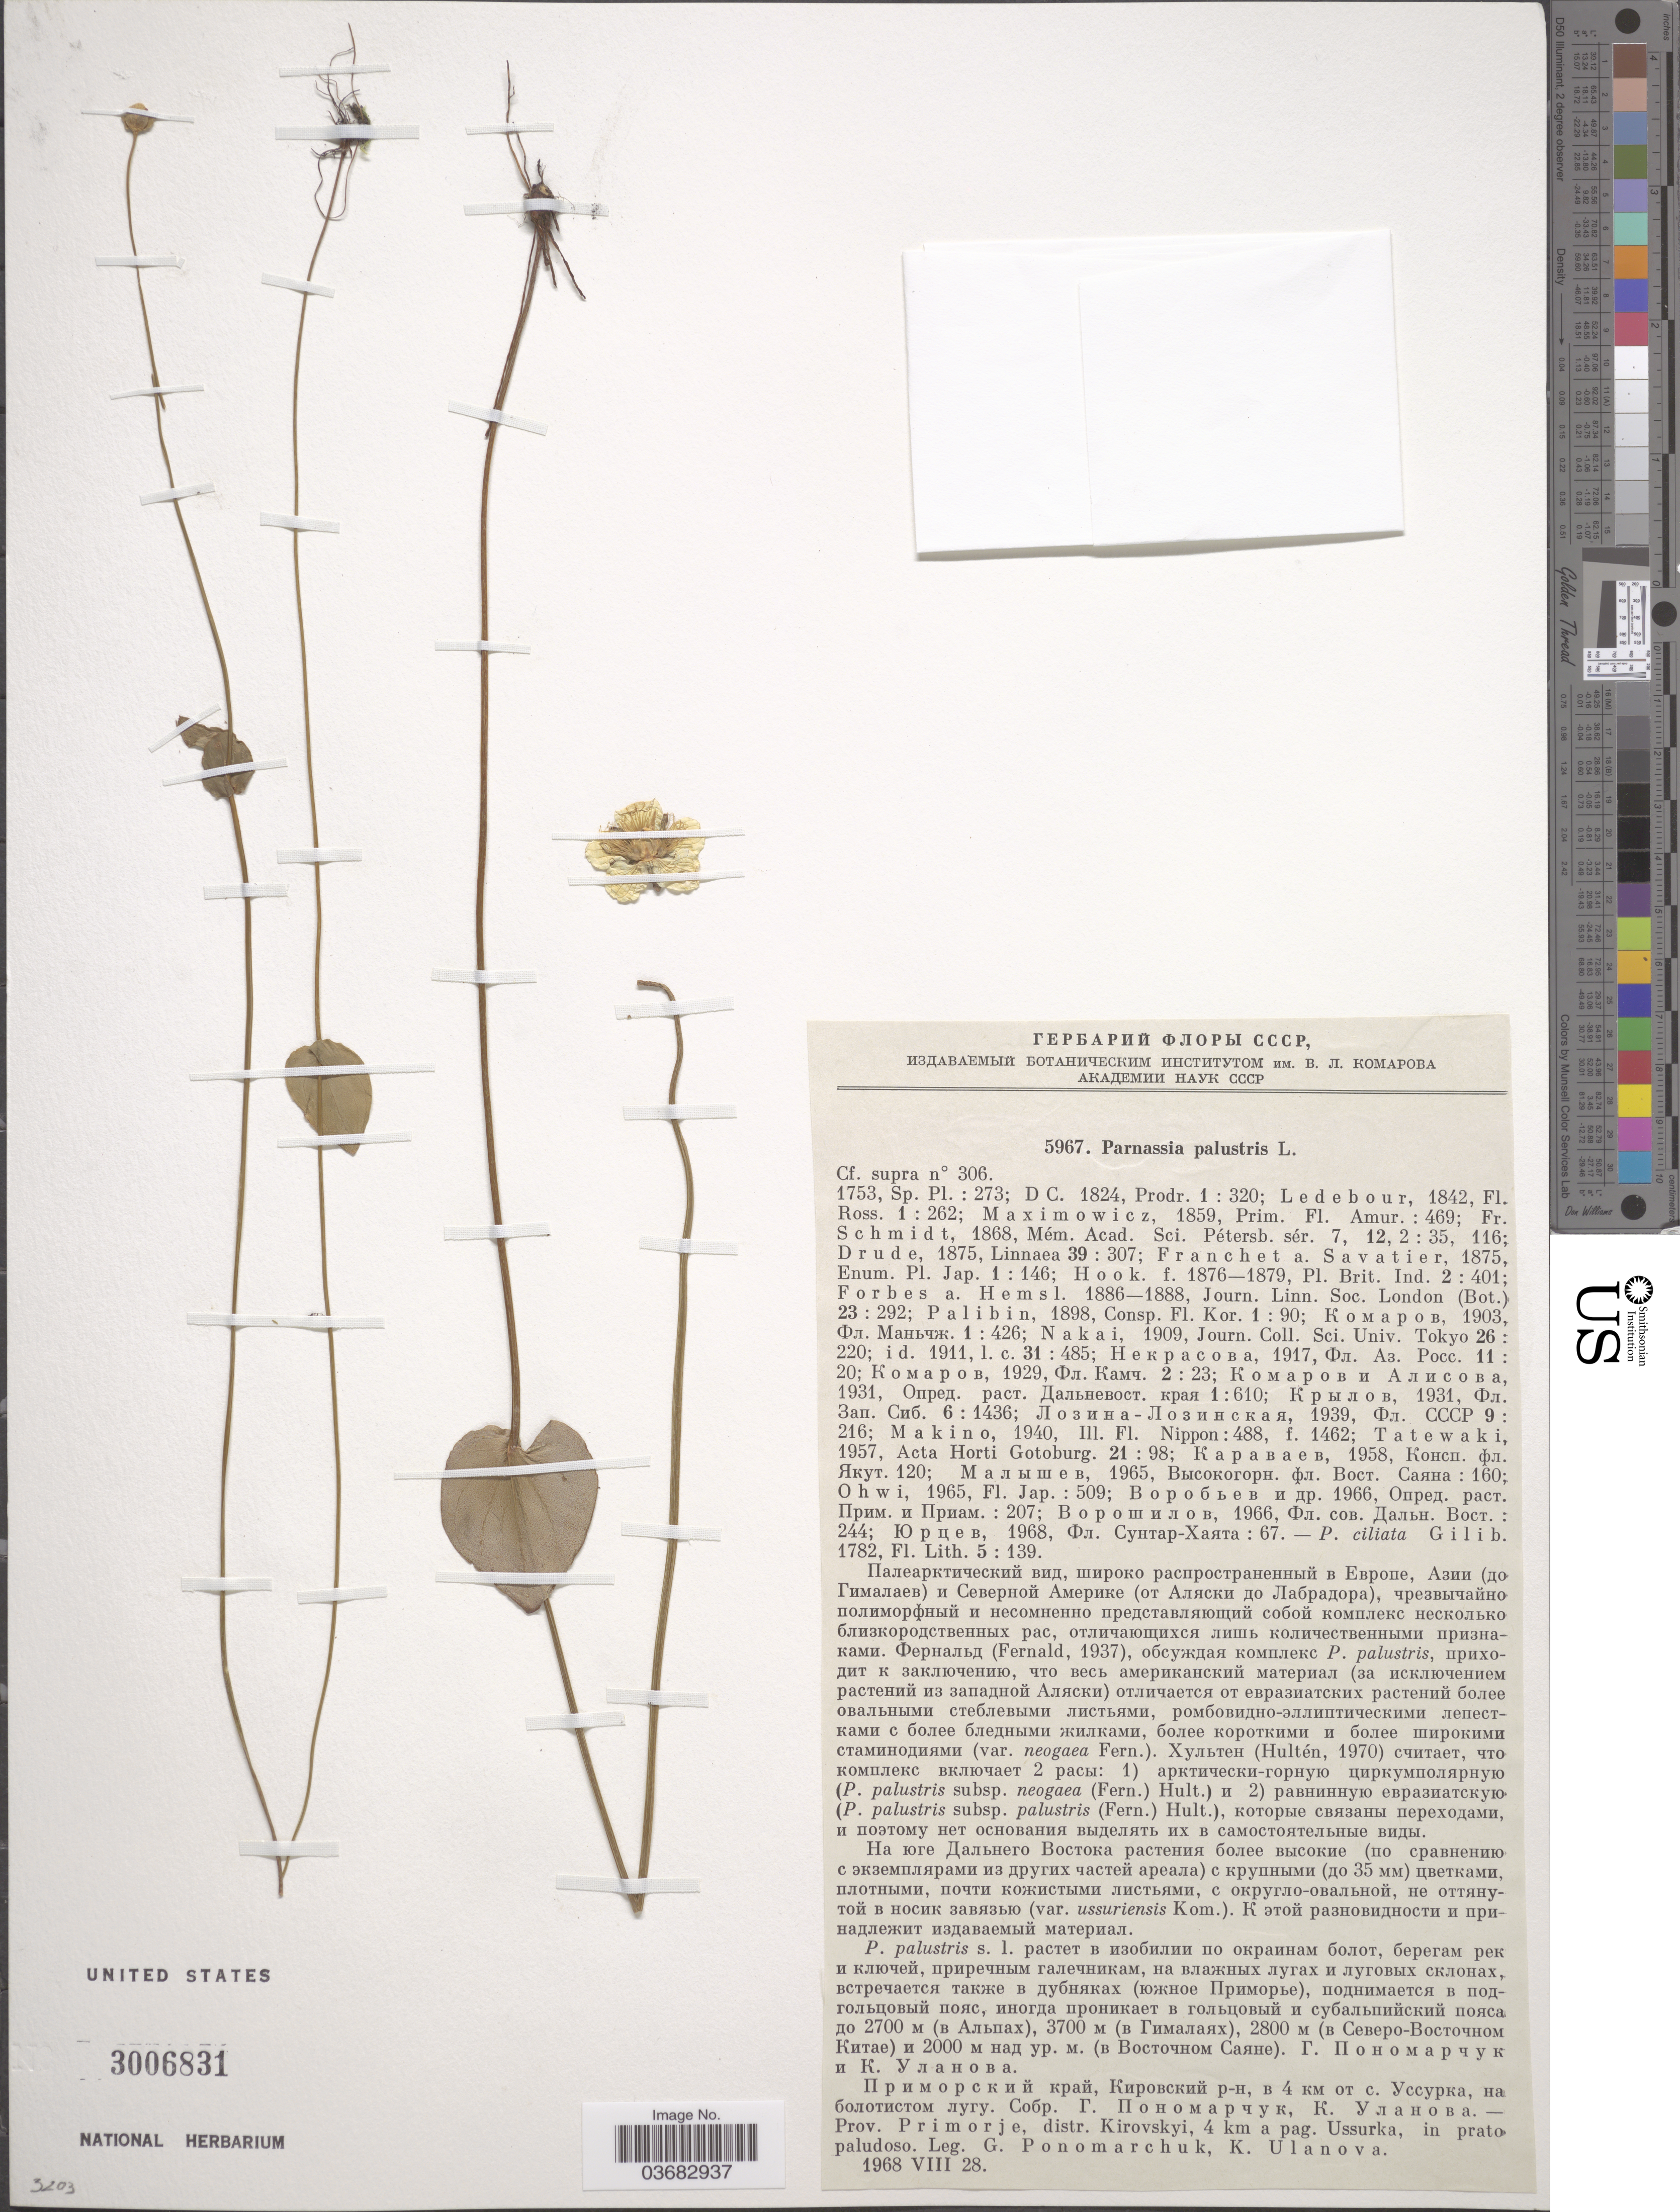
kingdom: Plantae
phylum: Tracheophyta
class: Magnoliopsida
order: Celastrales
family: Parnassiaceae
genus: Parnassia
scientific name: Parnassia palustris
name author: L.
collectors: G. I. Ponomarchuk & K. Ulanova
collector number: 5967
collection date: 1968-08-28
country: Russian Federation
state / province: Primorsky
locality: X. Prov. Primorje, distr. Kirovskyi, 4 km a pag. Ussurka, in prato paludoso.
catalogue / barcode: US 3006831